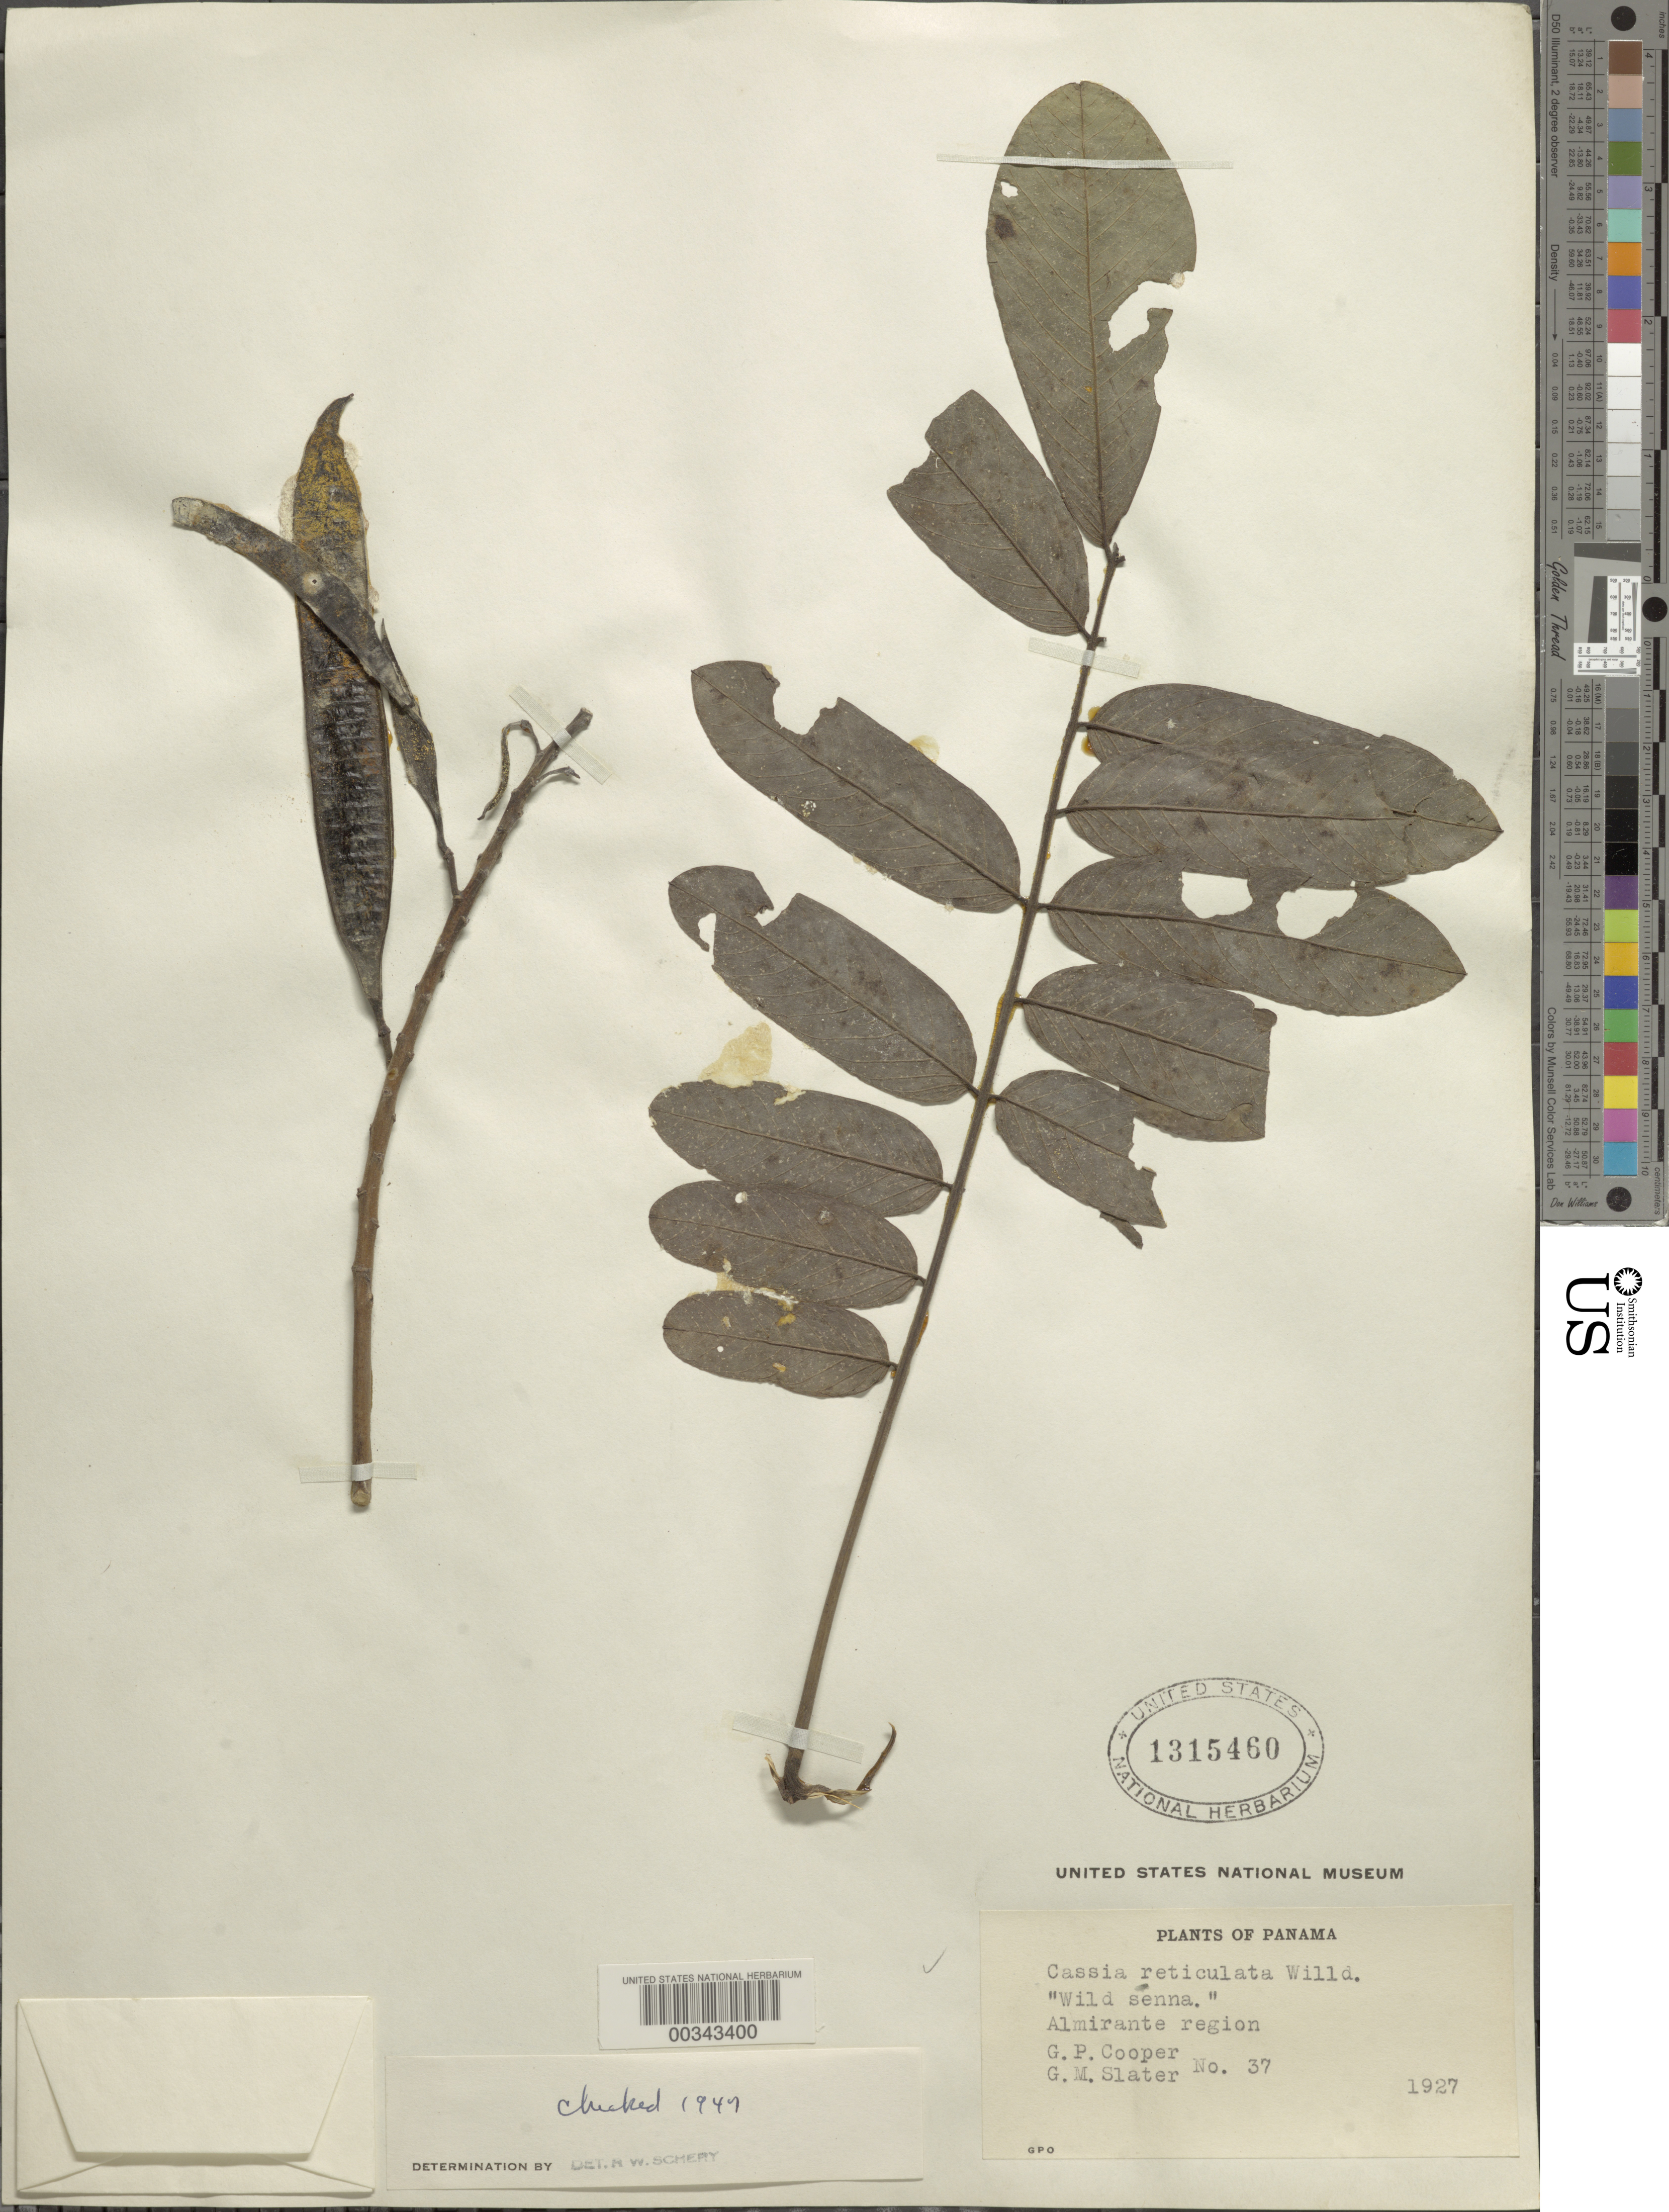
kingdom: Plantae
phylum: Tracheophyta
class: Magnoliopsida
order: Fabales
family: Fabaceae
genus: Senna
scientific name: Senna reticulata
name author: (Willd.) H.S. Irwin & Barneby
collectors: G. Cooper & G. Slater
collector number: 37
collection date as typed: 1927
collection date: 1927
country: Panama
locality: Almirante region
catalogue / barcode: US 1315460